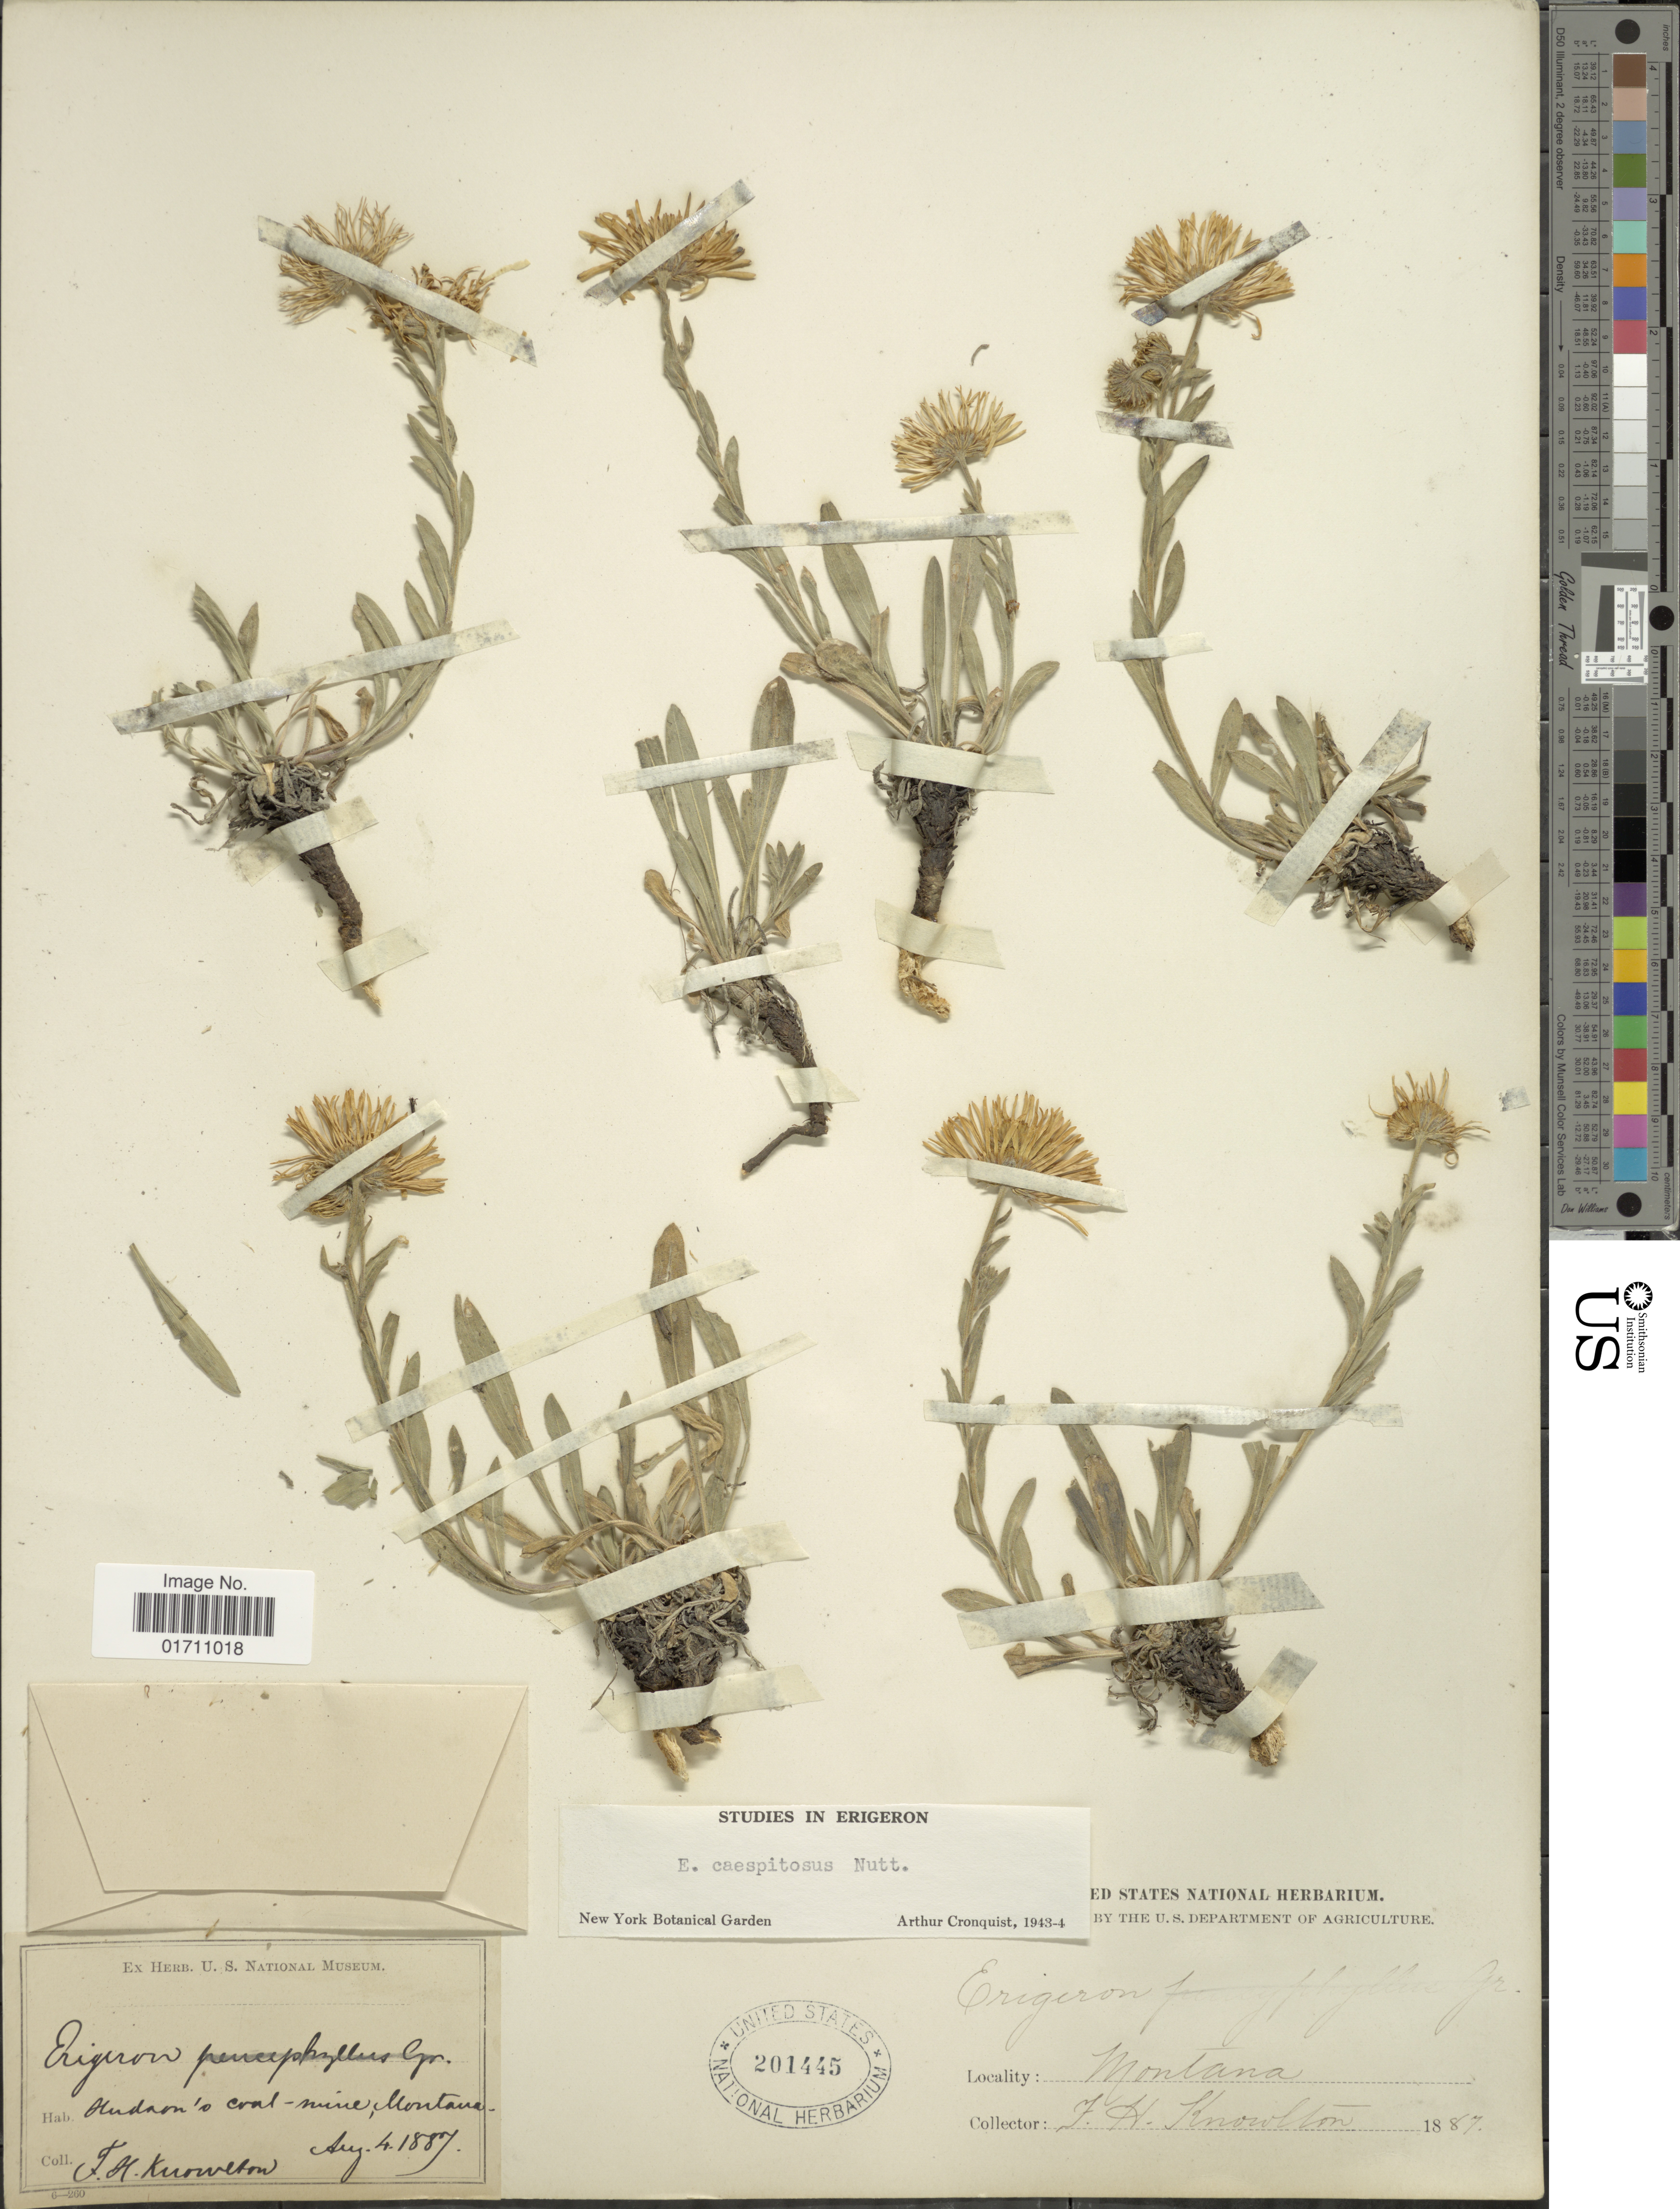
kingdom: Plantae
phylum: Tracheophyta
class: Magnoliopsida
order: Asterales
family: Asteraceae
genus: Erigeron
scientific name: Erigeron caespitosus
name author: Nutt.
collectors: F. H. Knowlton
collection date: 1887-08-04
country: United States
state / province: Montana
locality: Hudson's coal-mine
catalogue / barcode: US 201445